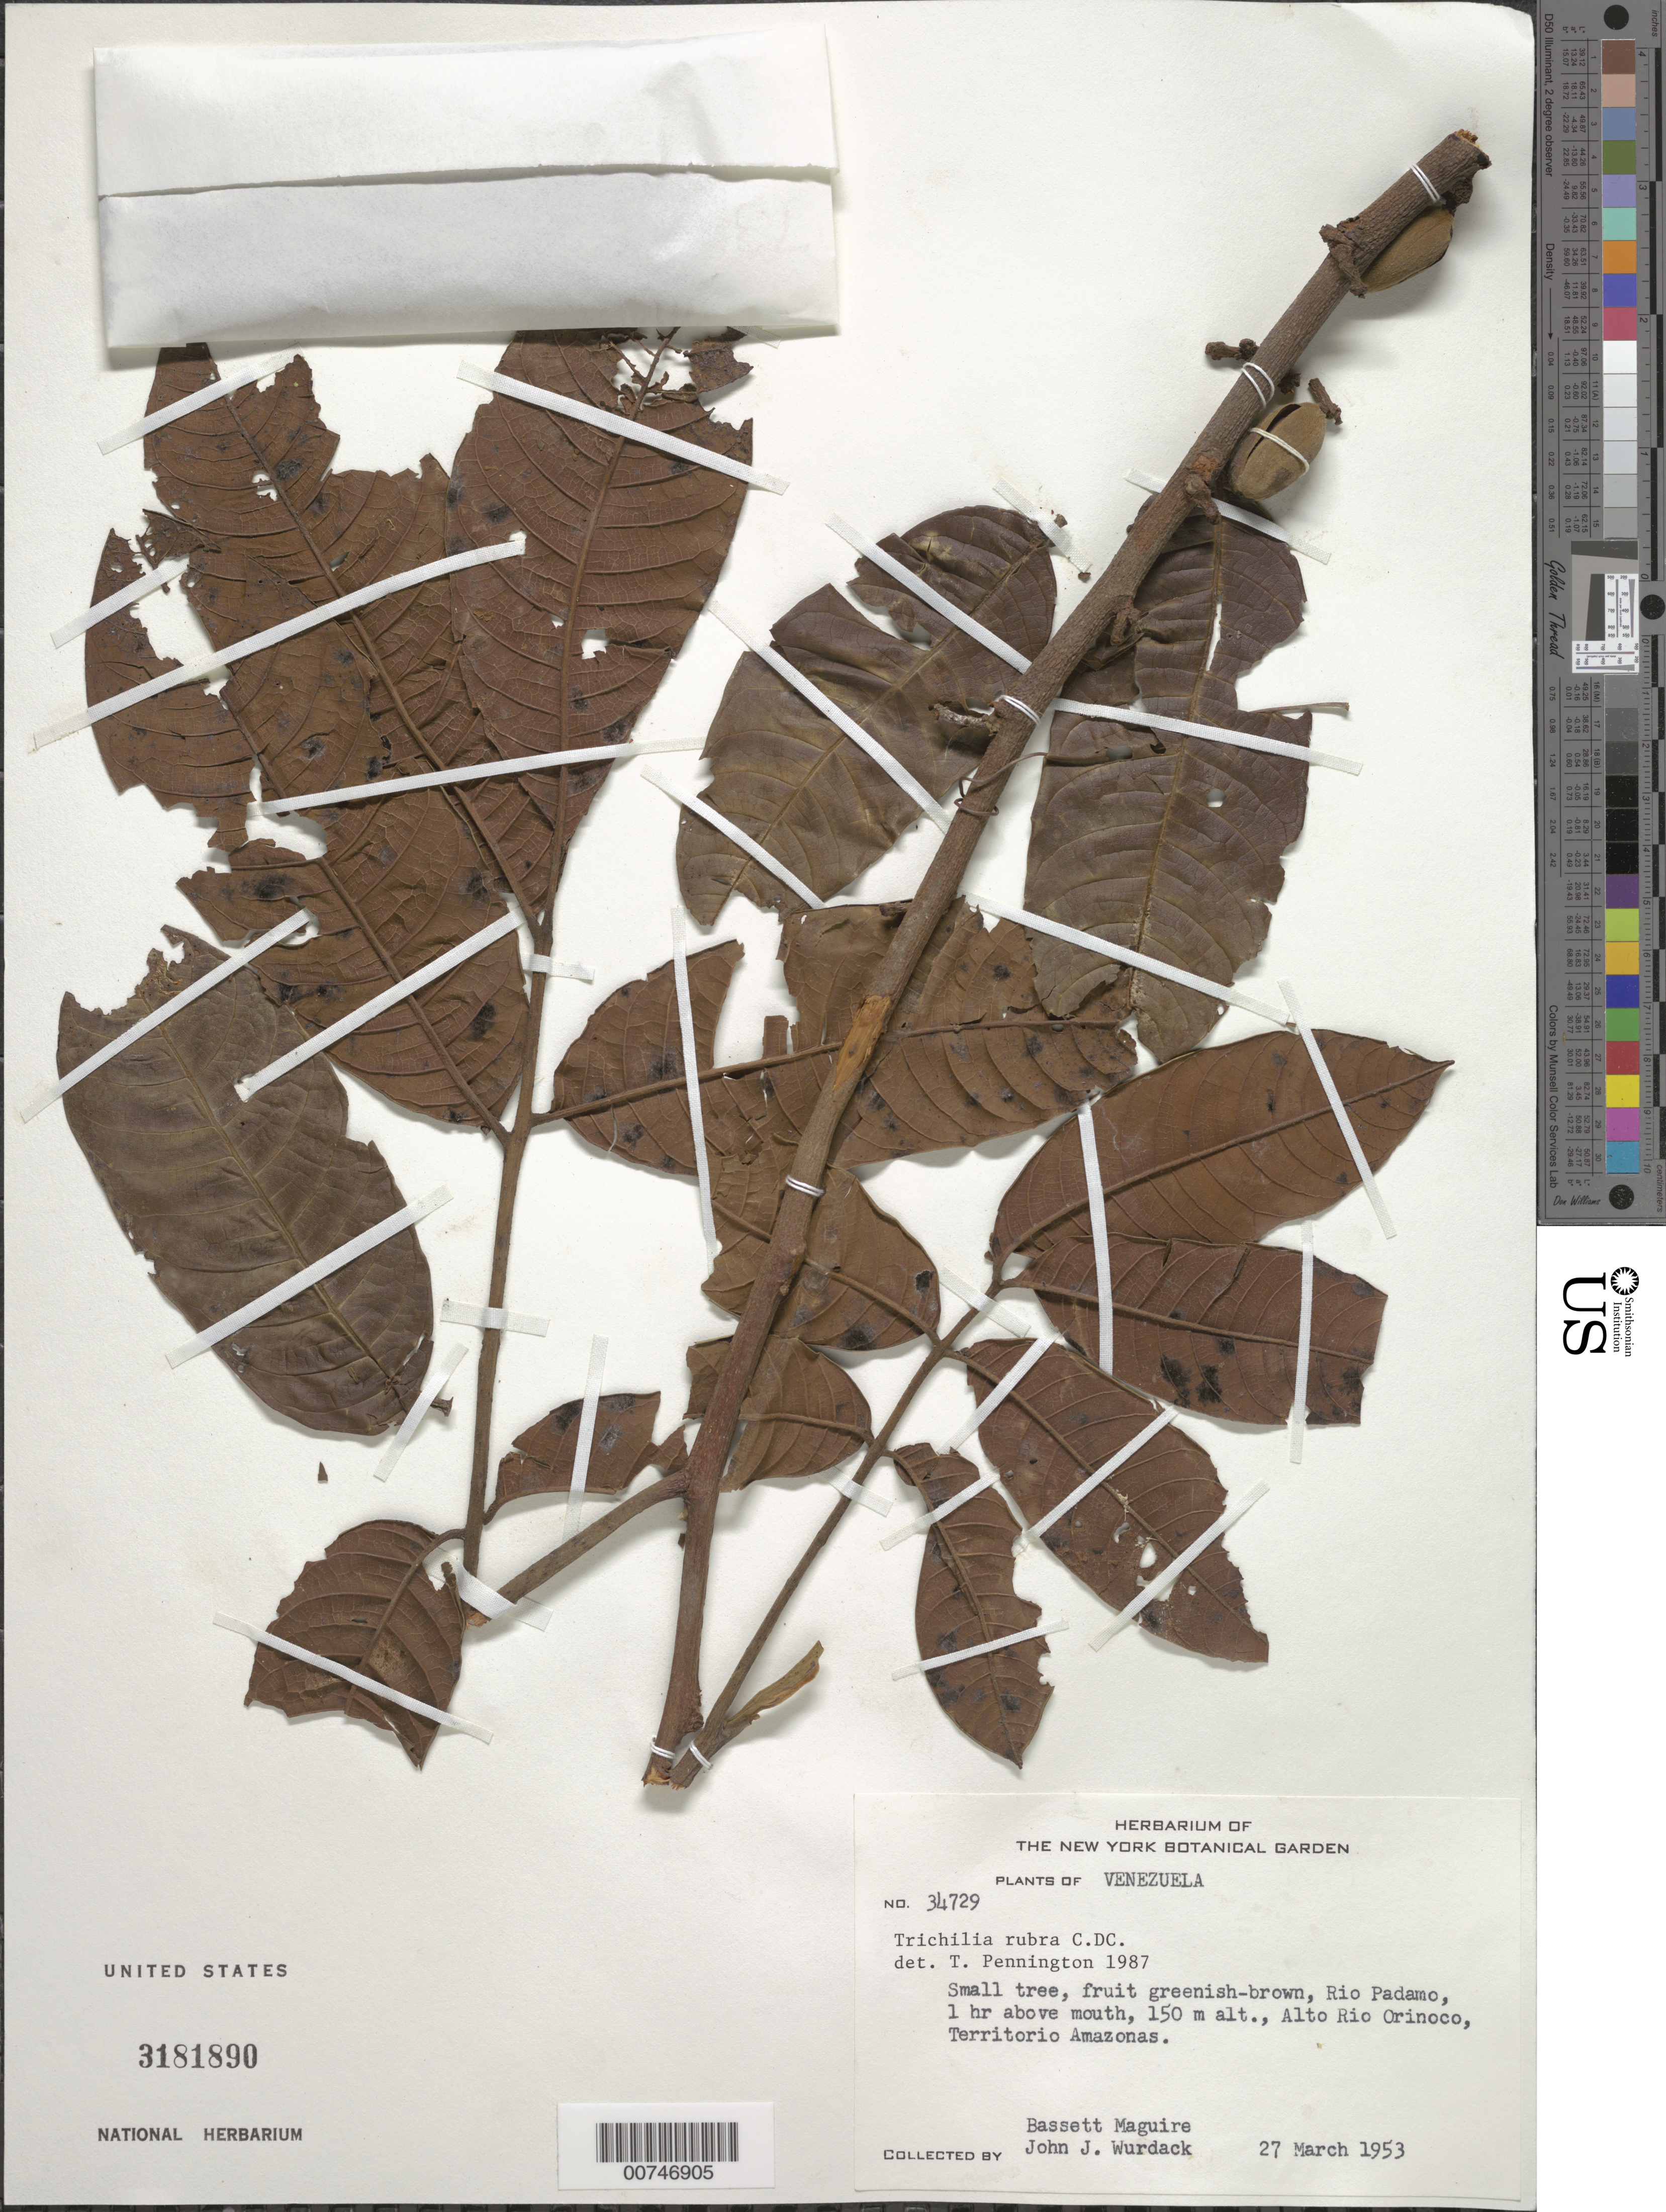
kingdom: Plantae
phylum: Tracheophyta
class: Magnoliopsida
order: Sapindales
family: Meliaceae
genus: Trichilia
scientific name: Trichilia rubra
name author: C. DC.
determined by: Pennington, T. D., (K)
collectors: B. Maguire & J. J. Wurdack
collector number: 34729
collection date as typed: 27-Mar-53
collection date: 1953-03-27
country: Venezuela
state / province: Amazonas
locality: Alto Río Orinoco, Río Padamo, 1 hour above mouth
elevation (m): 150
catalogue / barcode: US 3181890